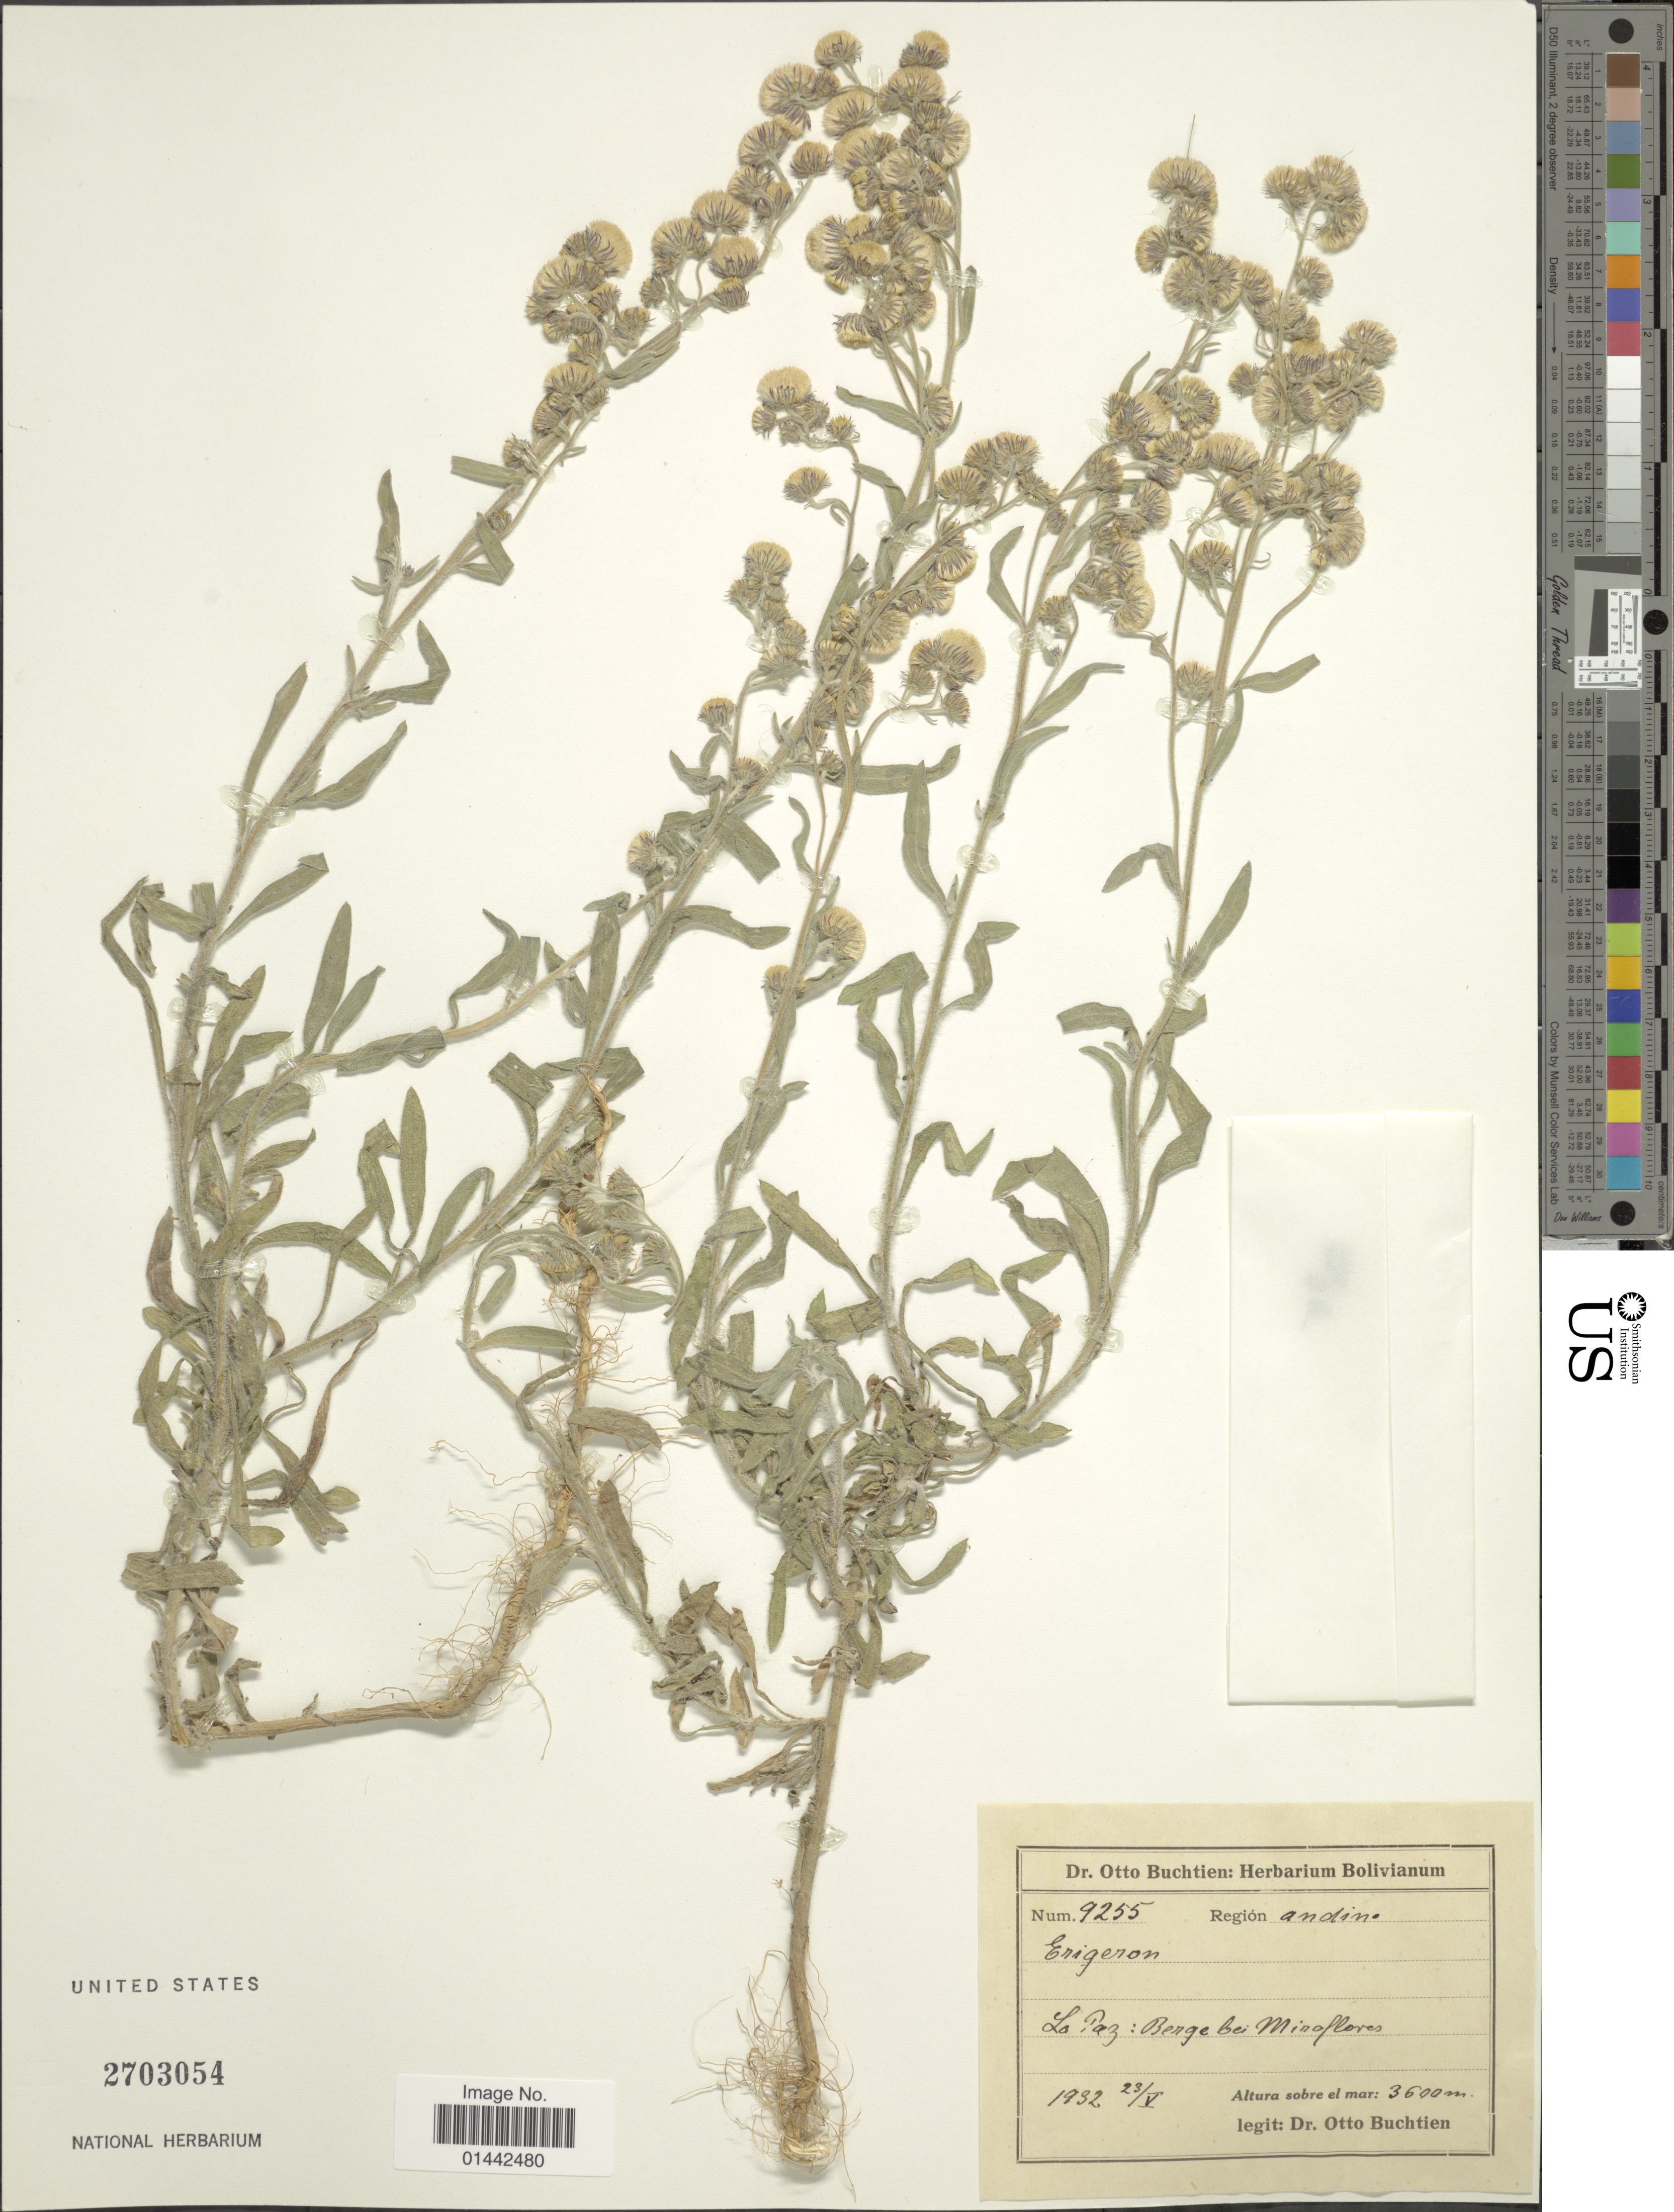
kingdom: Plantae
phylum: Tracheophyta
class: Magnoliopsida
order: Asterales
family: Asteraceae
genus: Erigeron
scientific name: Erigeron sp.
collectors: O. Buchtien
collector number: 9255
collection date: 1932-05-23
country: Bolivia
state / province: La Paz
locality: Berge bei Miraflores, region andine.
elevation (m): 3600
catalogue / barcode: US 2703054